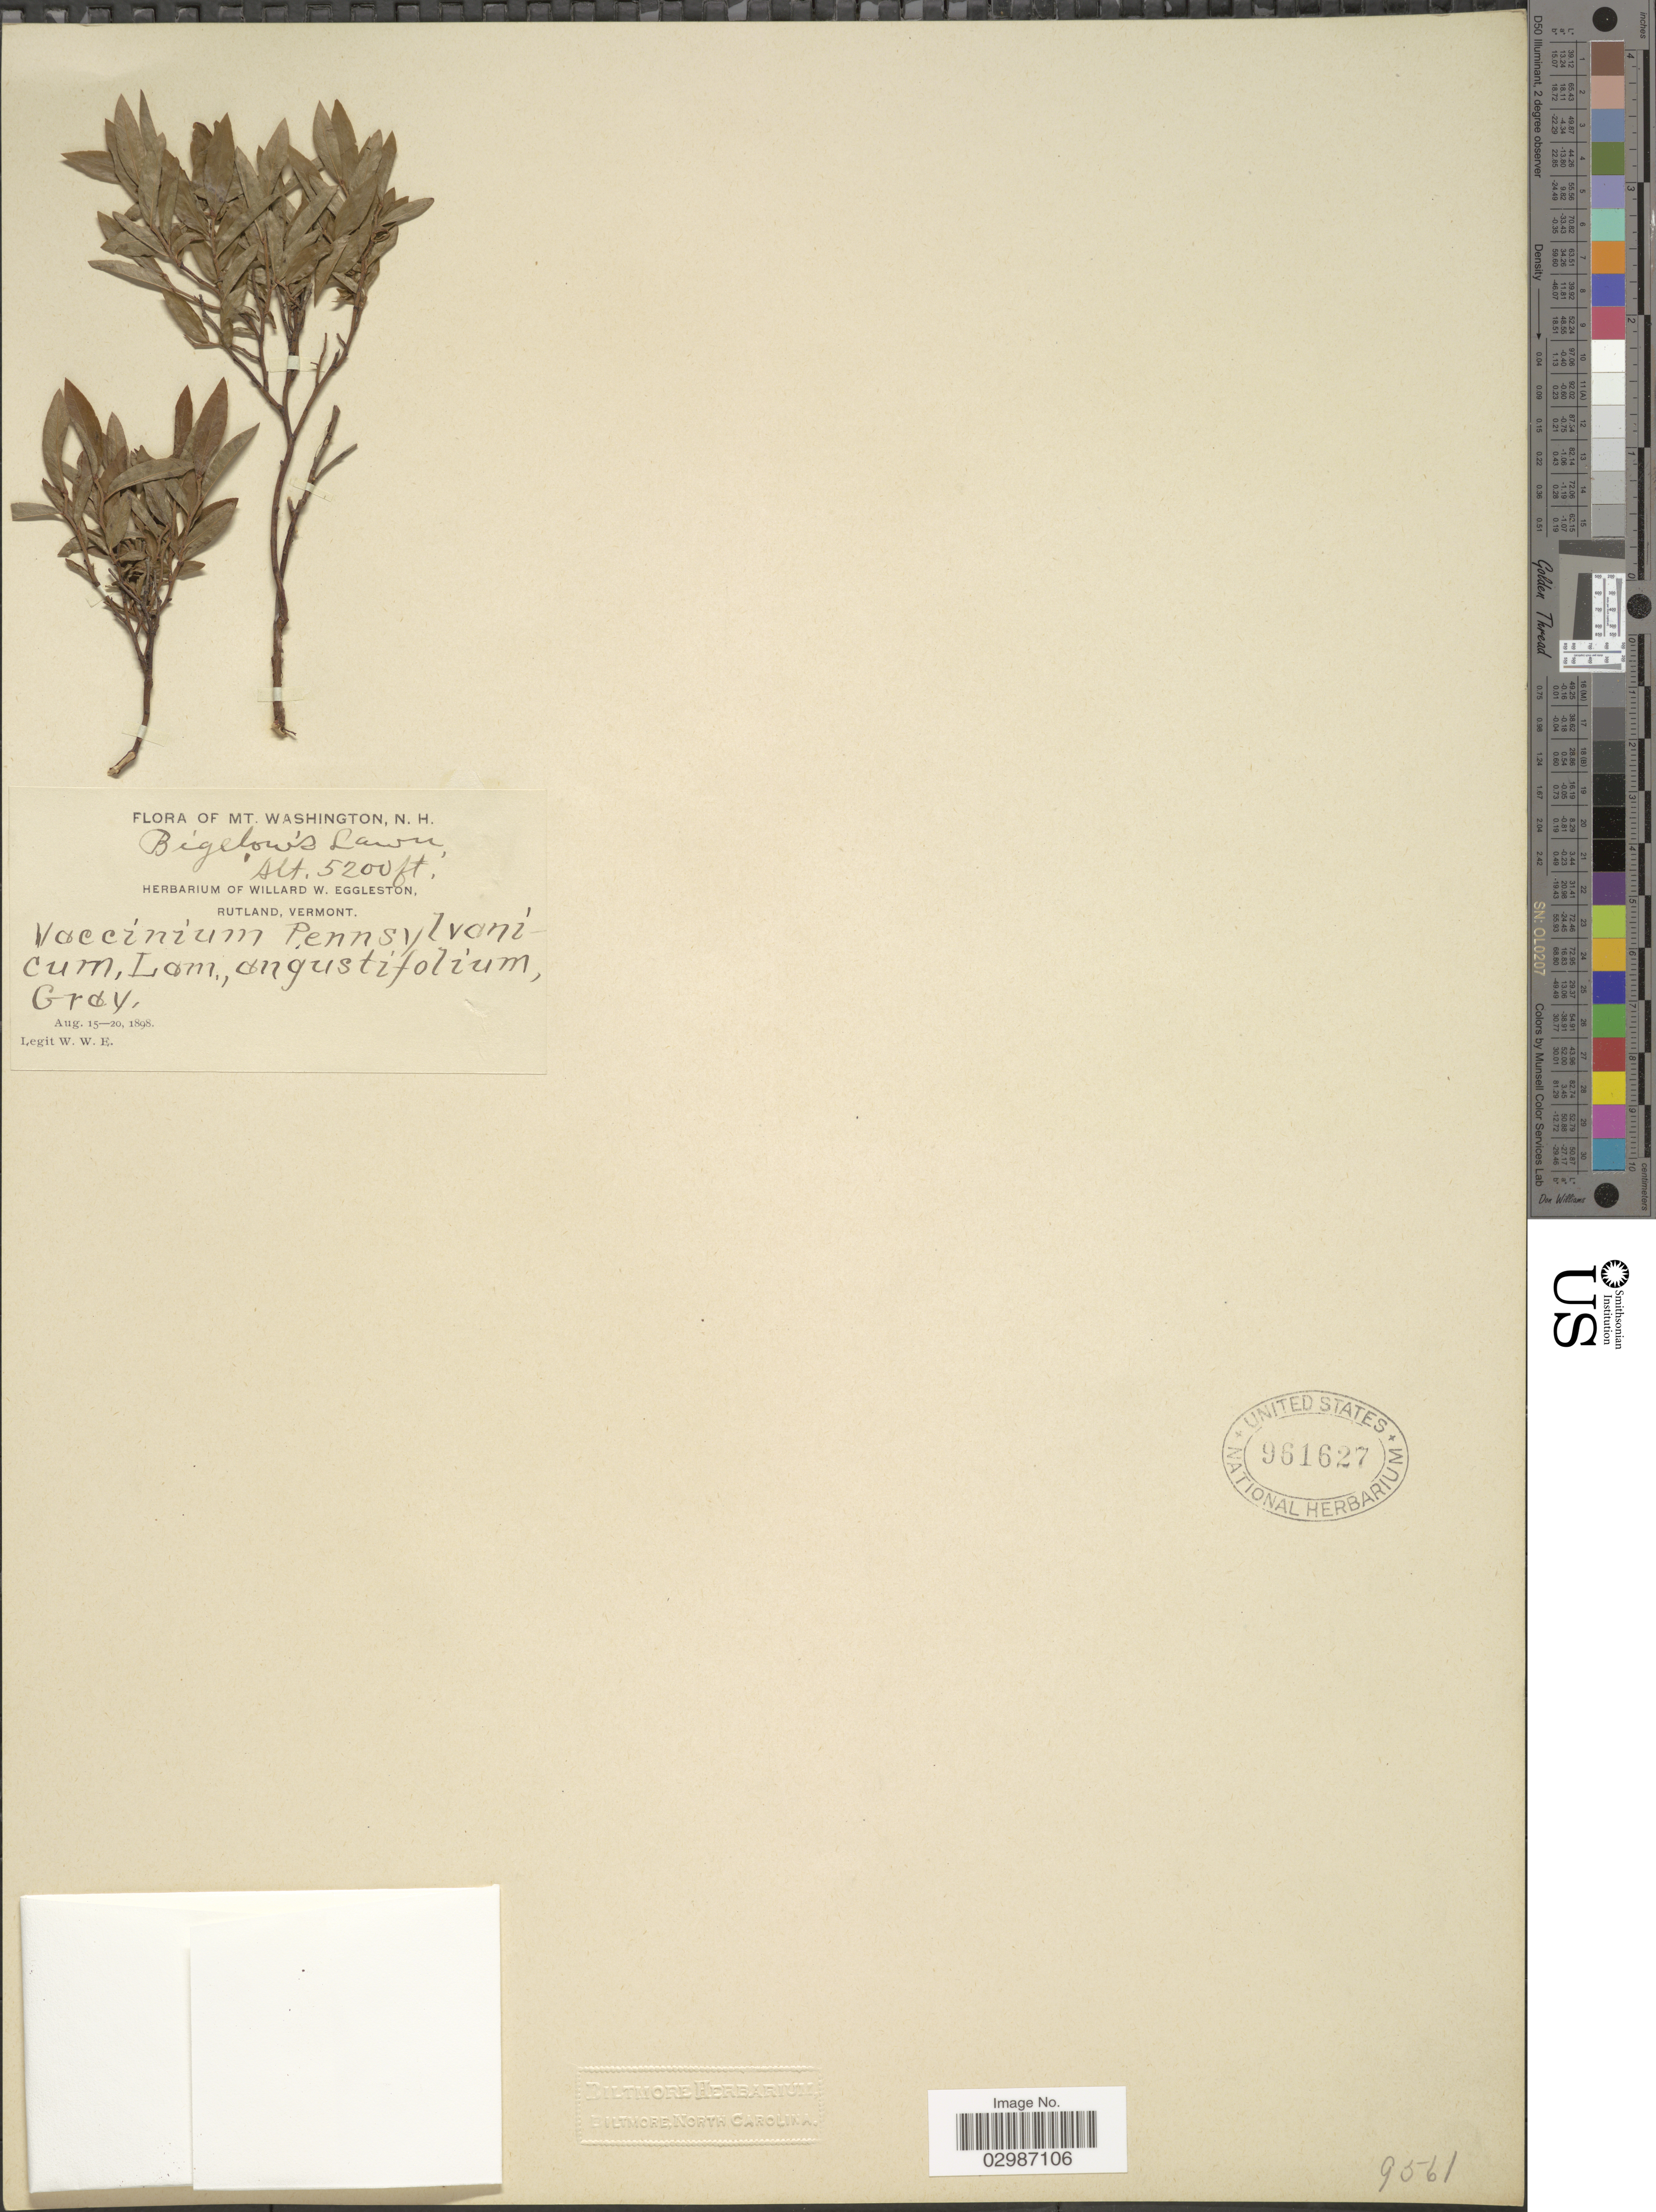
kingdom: Plantae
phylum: Tracheophyta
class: Magnoliopsida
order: Ericales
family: Ericaceae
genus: Vaccinium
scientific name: Vaccinium angustifolium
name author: Aiton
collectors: W. W. Eggleston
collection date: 1898-08-15/1898-08-20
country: United States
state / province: New Hampshire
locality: Mt. Washington. Bigelow's Lawn.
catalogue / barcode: US 961627